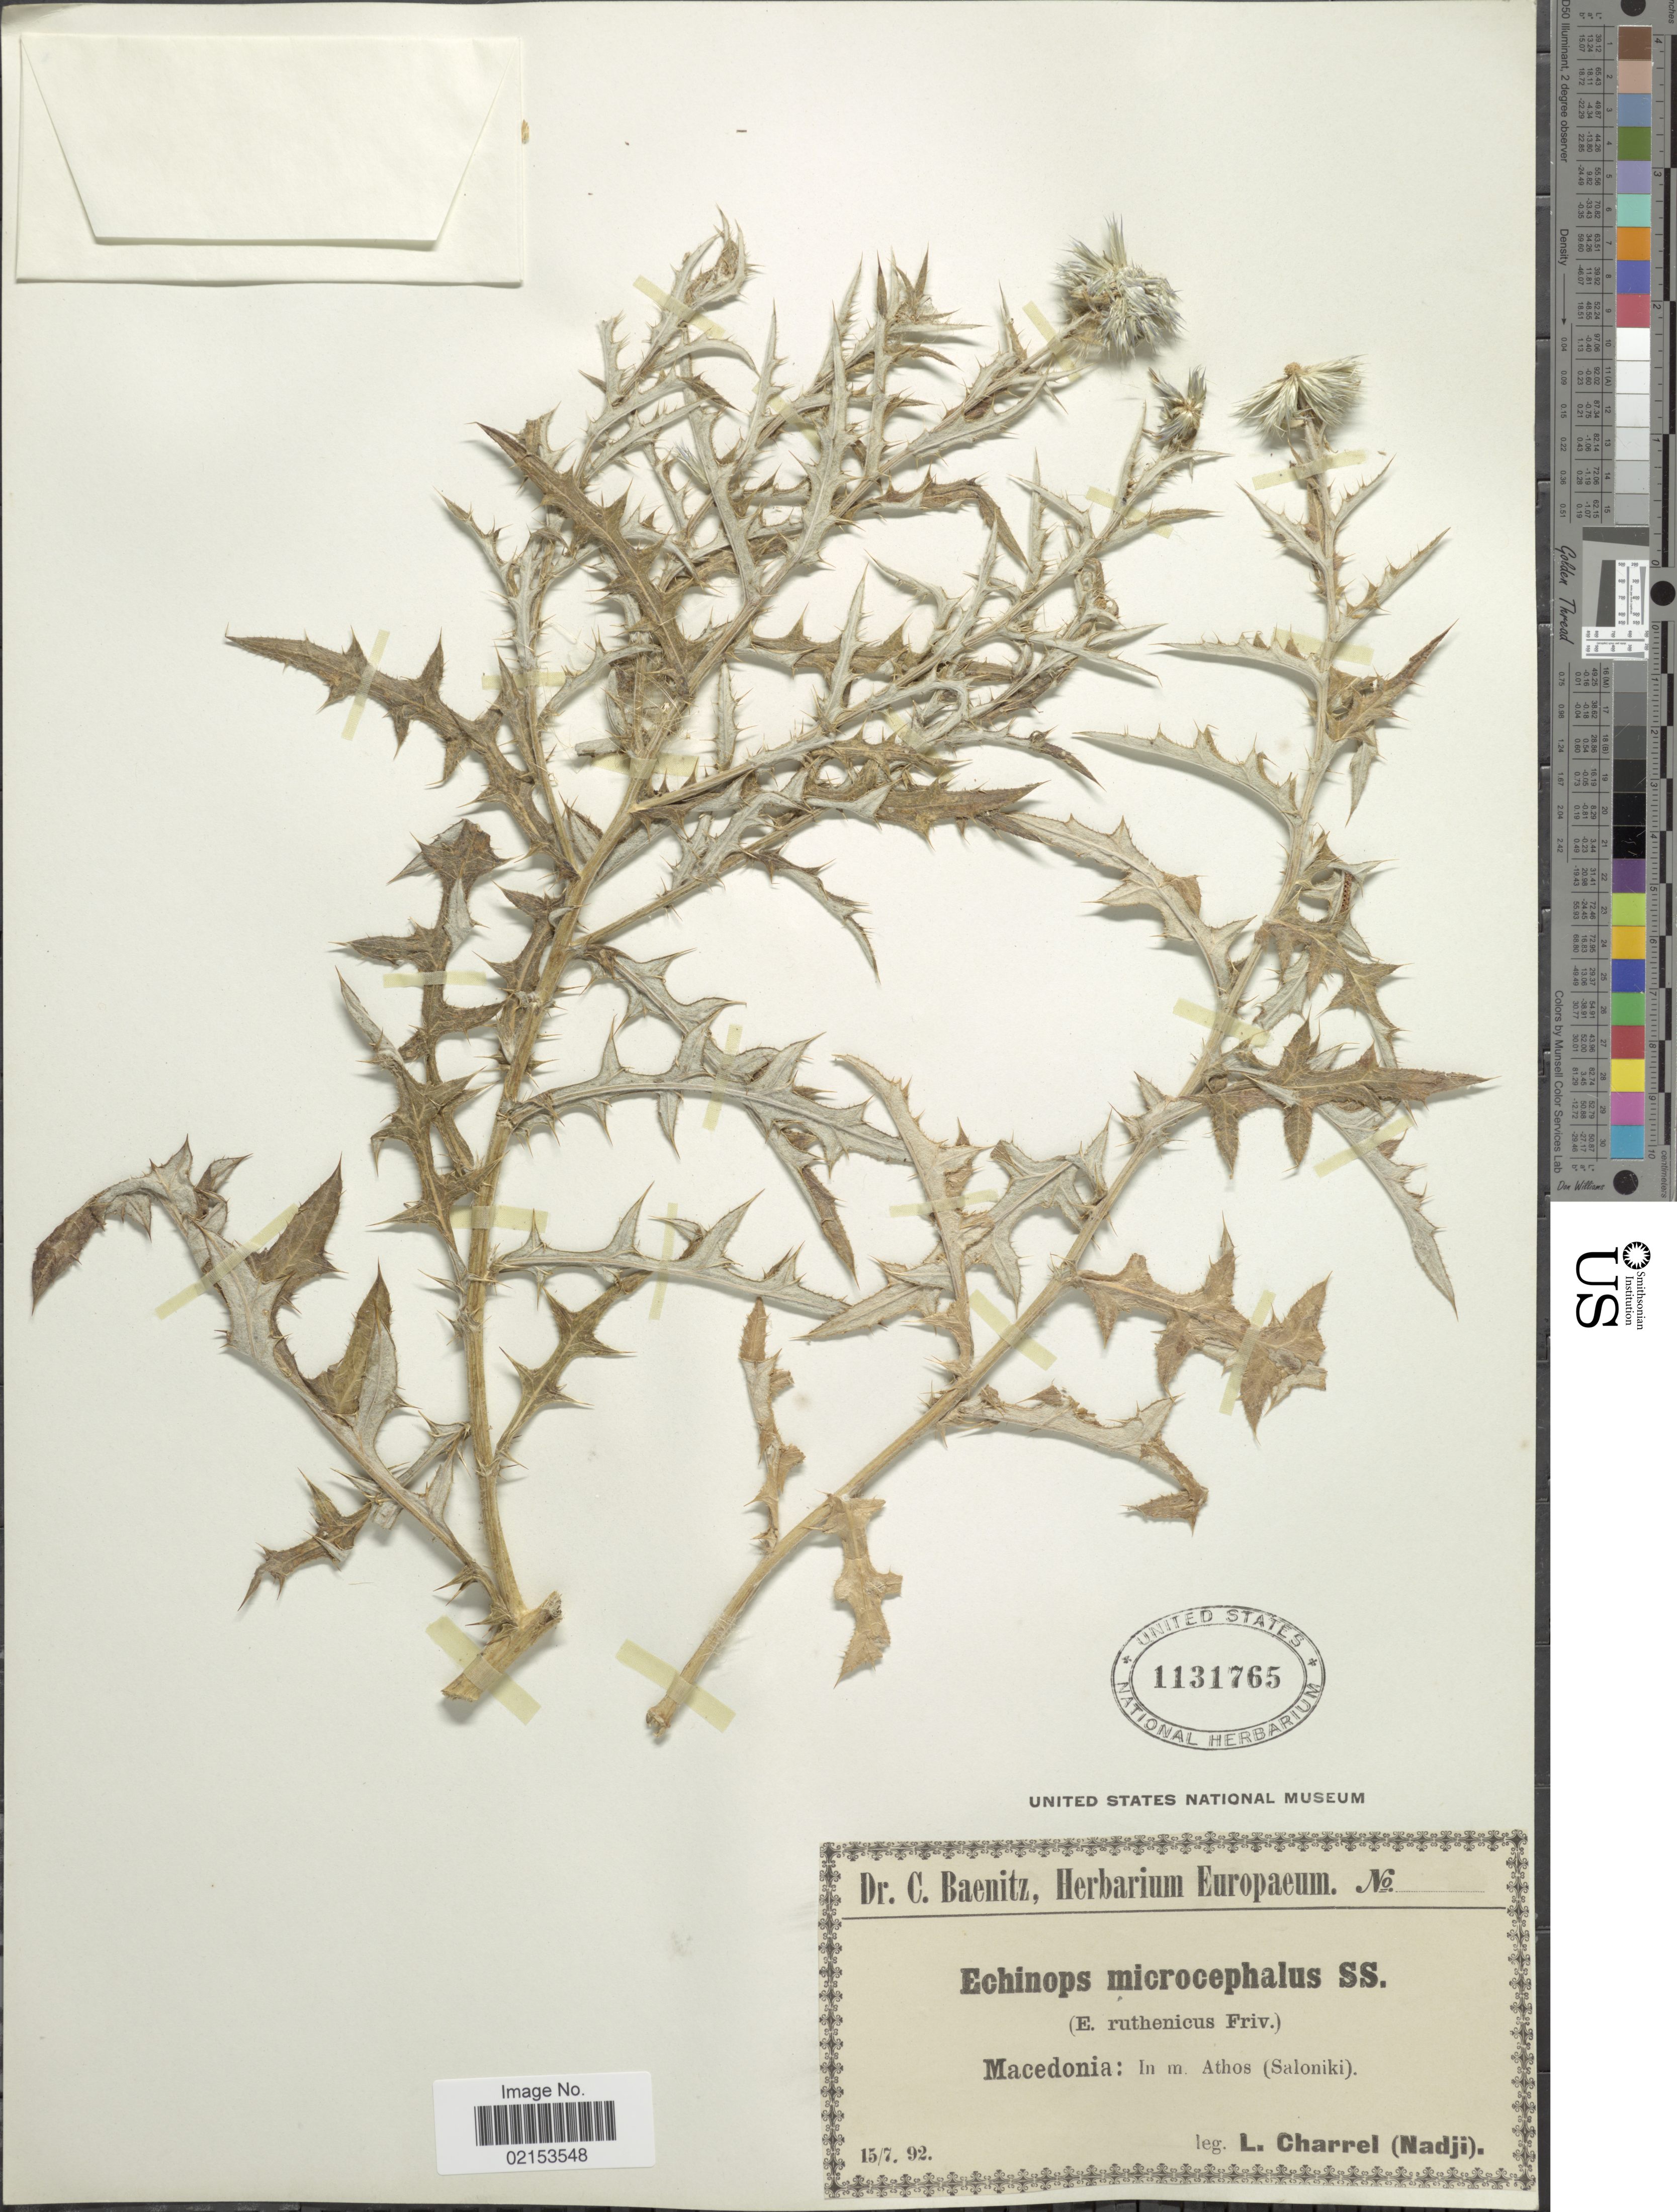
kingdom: Plantae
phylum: Tracheophyta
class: Magnoliopsida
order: Asterales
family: Asteraceae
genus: Echinops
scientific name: Echinops microcephalus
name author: Sm.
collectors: L. Charrel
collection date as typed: Transcribed d/m/y: 15/7/92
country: Greece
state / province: Mount Athoa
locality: In m. Athos (Saloniki)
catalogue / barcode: US 1131765